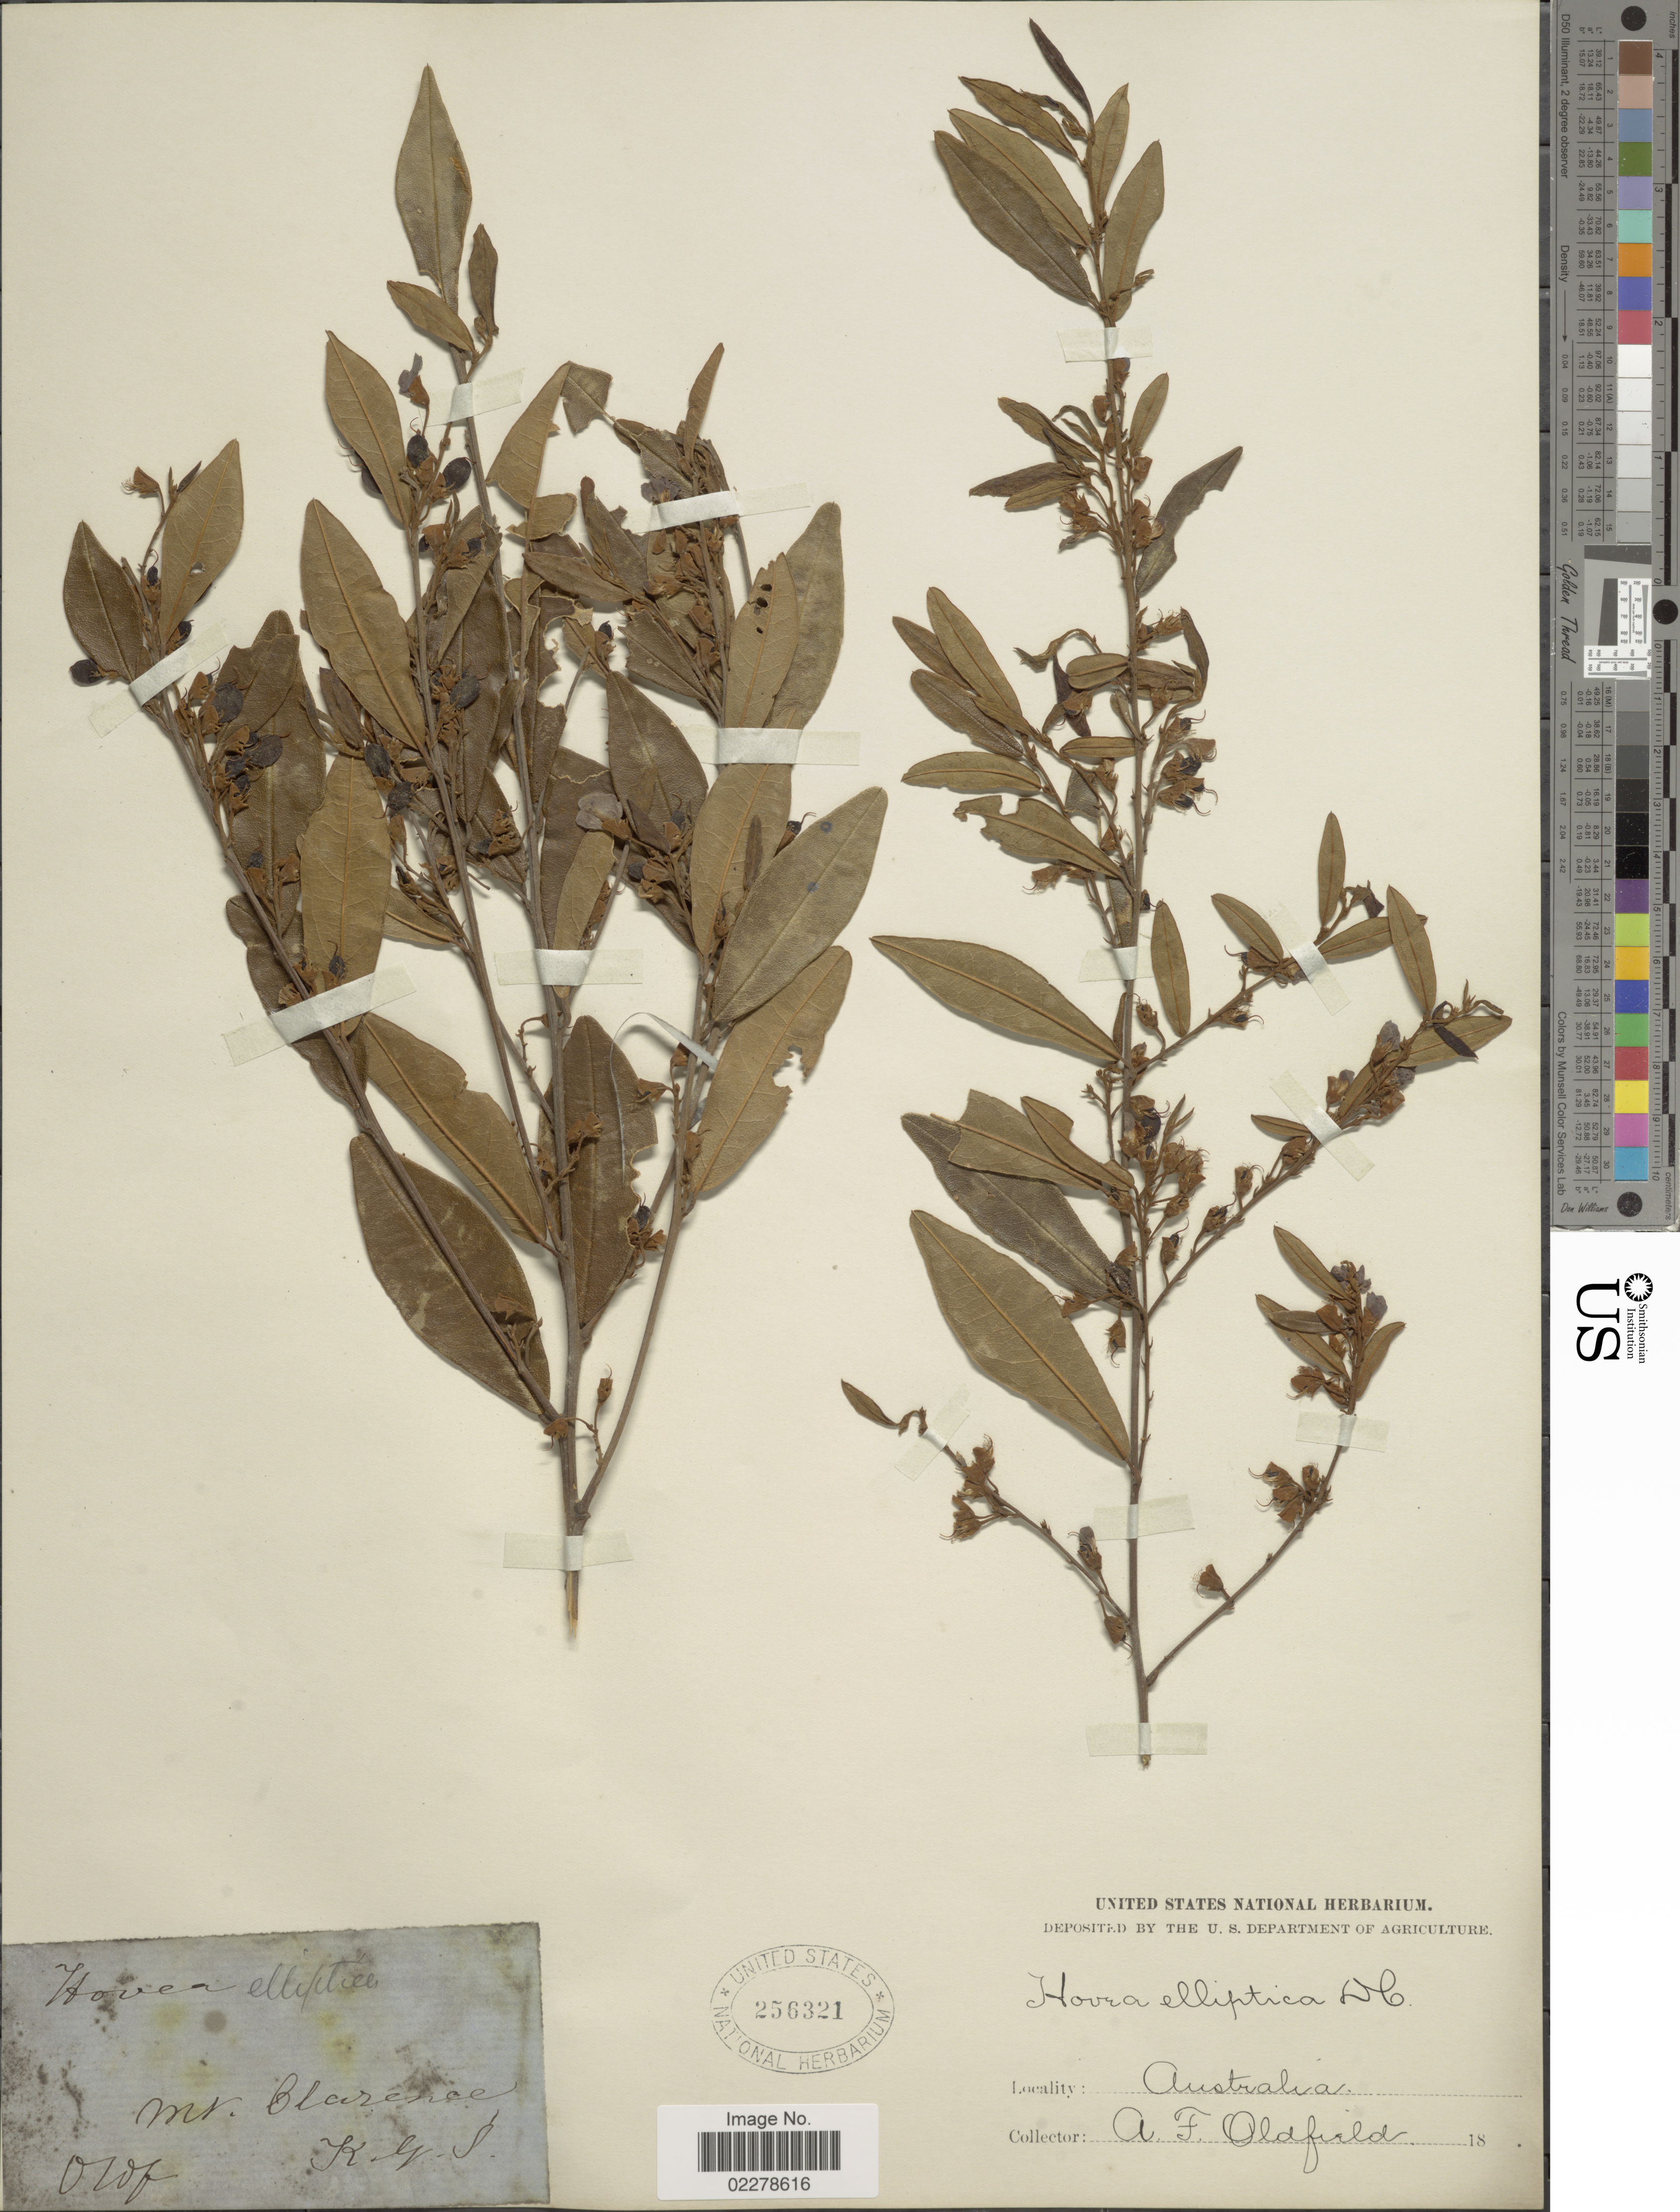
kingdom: Plantae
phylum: Tracheophyta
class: Magnoliopsida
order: Fabales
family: Fabaceae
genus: Hovea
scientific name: Hovea elliptica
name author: DC.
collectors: A. Oldfield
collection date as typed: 18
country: Australia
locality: Mt. Clarence.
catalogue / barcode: US 256321